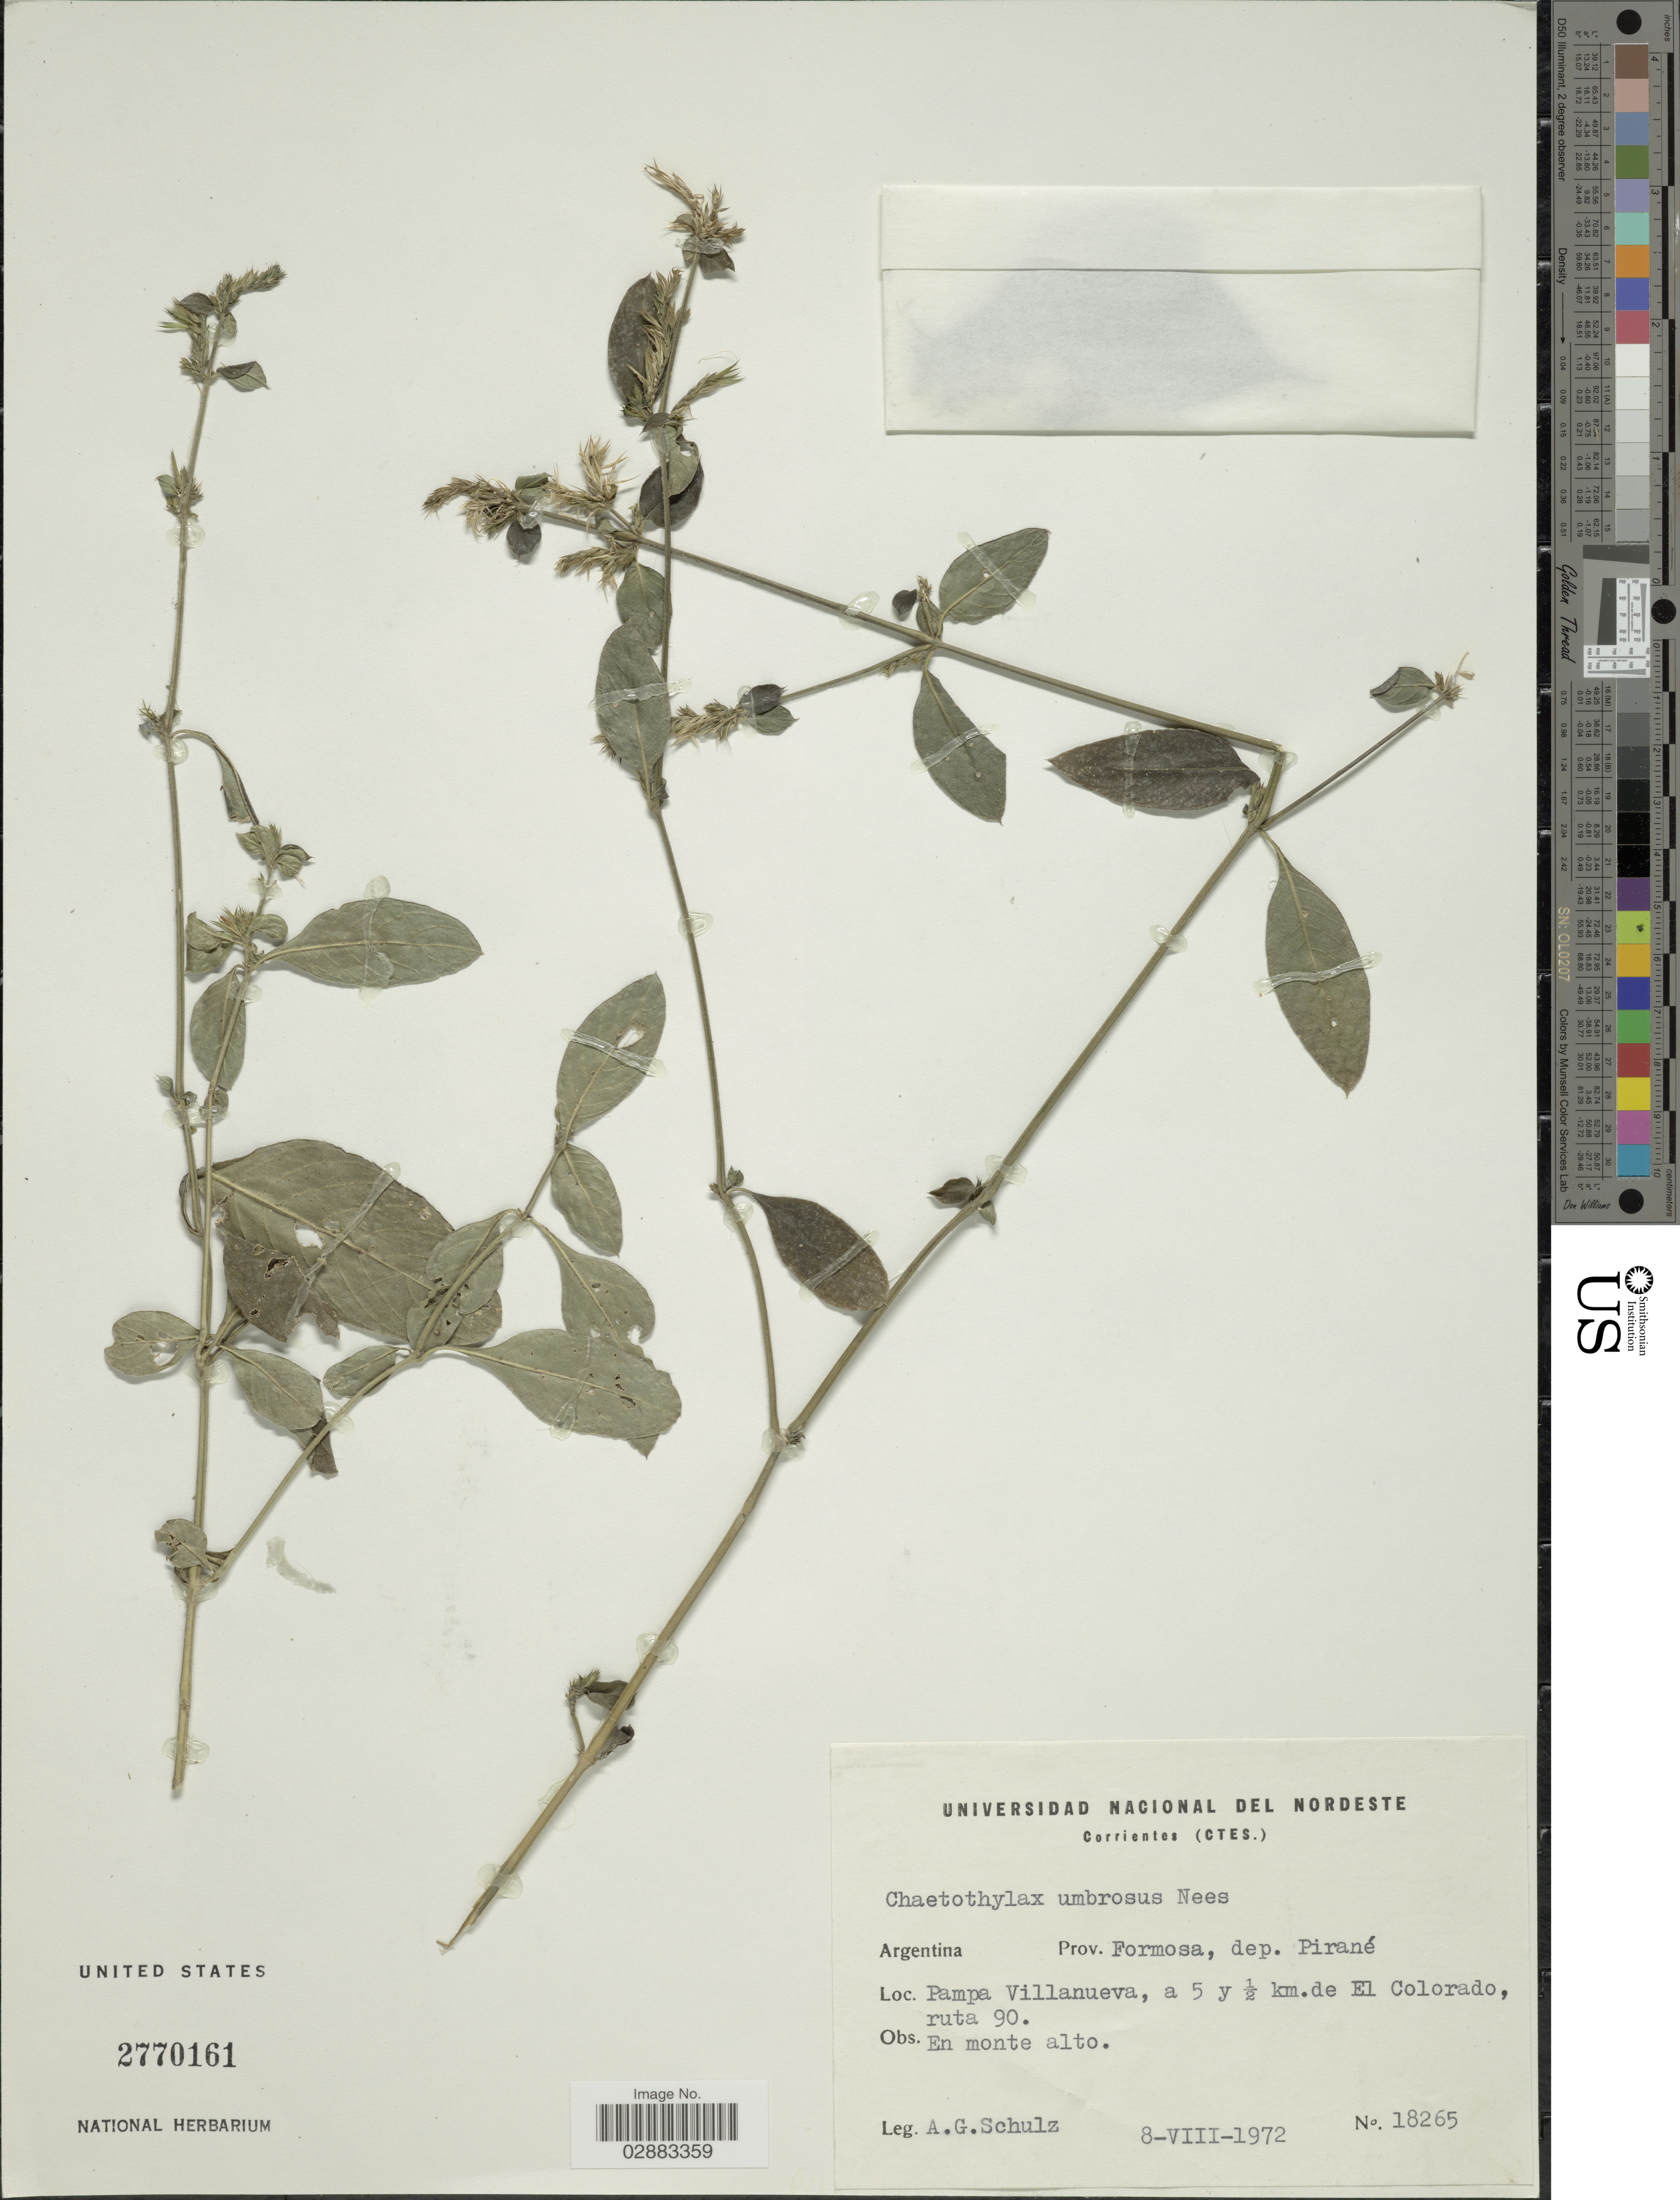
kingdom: Plantae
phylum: Tracheophyta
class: Magnoliopsida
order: Lamiales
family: Acanthaceae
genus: Justicia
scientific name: Justicia goudotii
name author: V.A.W. Graham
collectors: A. G. Schulz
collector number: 18265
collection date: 1972-08-08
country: Argentina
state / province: Formosa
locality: Prov. Formosa, dep. Pirané. Pampa Villanueva, a 5 y ½ km. de El Colorado, ruta 90.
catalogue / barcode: US 2770161